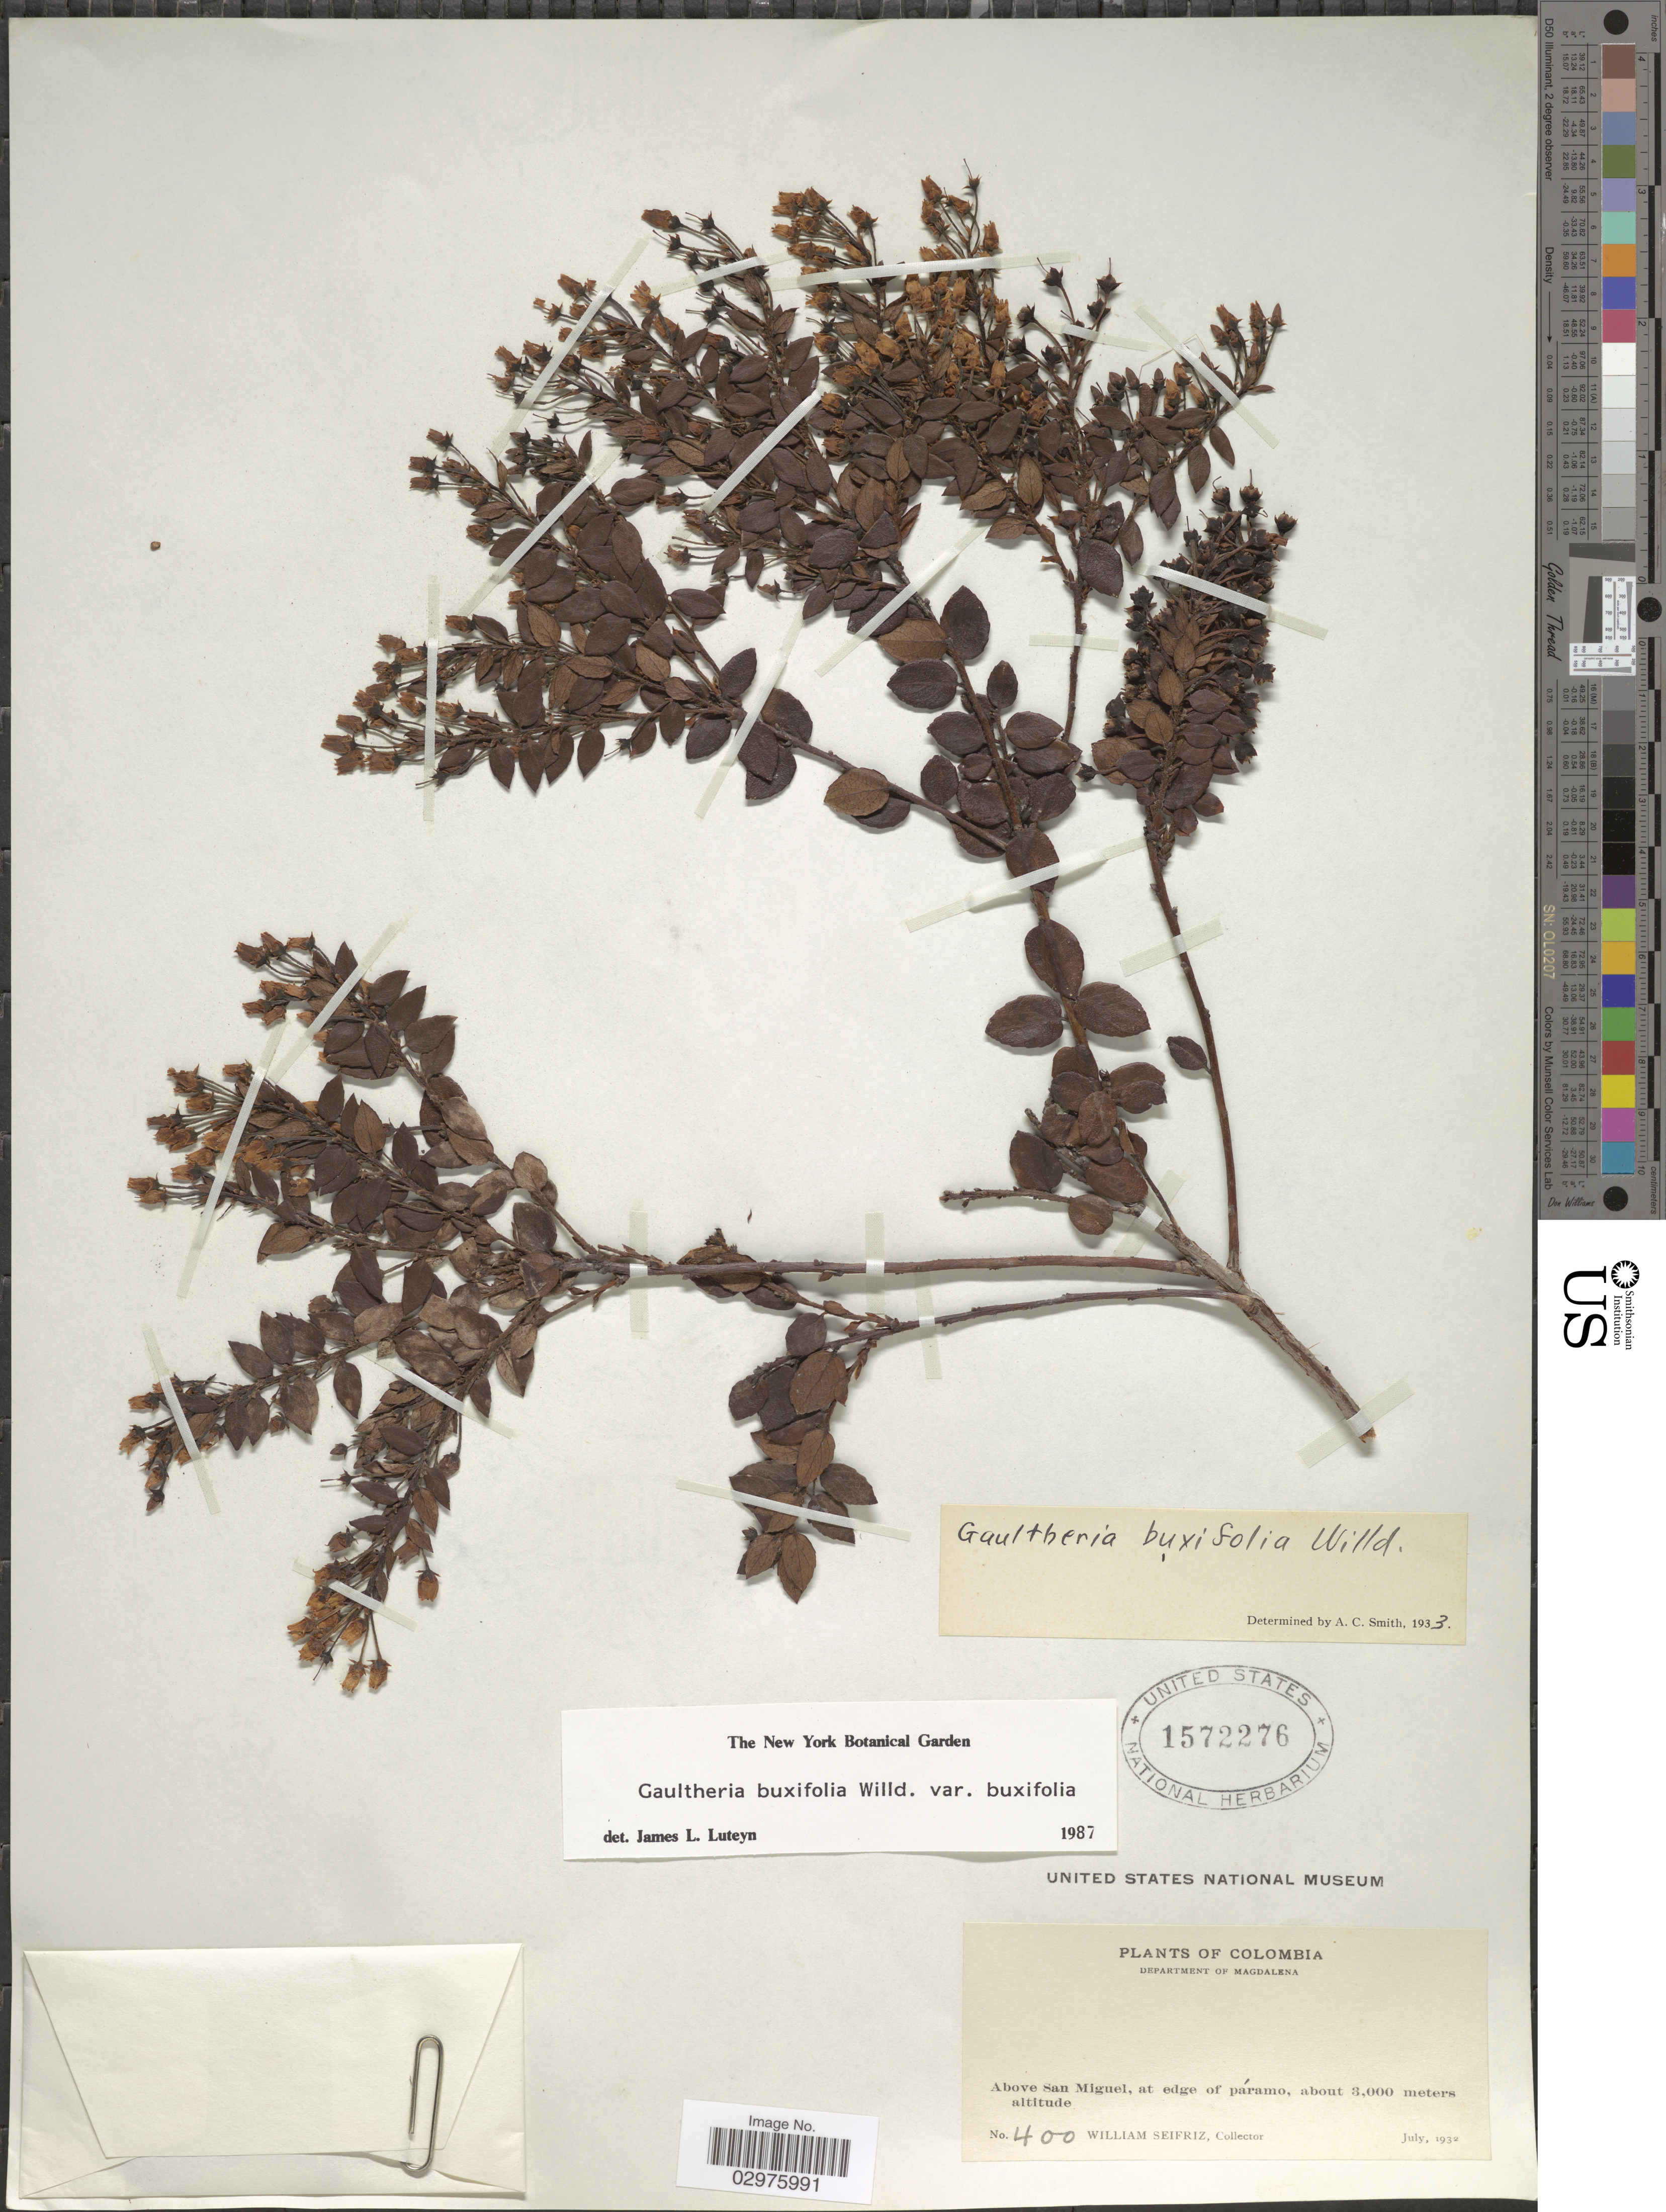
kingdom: Plantae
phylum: Tracheophyta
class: Magnoliopsida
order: Ericales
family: Ericaceae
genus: Gaultheria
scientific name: Gaultheria buxifolia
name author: Willd.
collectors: W. Seifriz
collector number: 400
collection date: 1932-07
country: Colombia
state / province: Magdalena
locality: Department of Magdalena. Above San Miguel, at edge of páramo.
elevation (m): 3000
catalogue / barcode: US 1572276